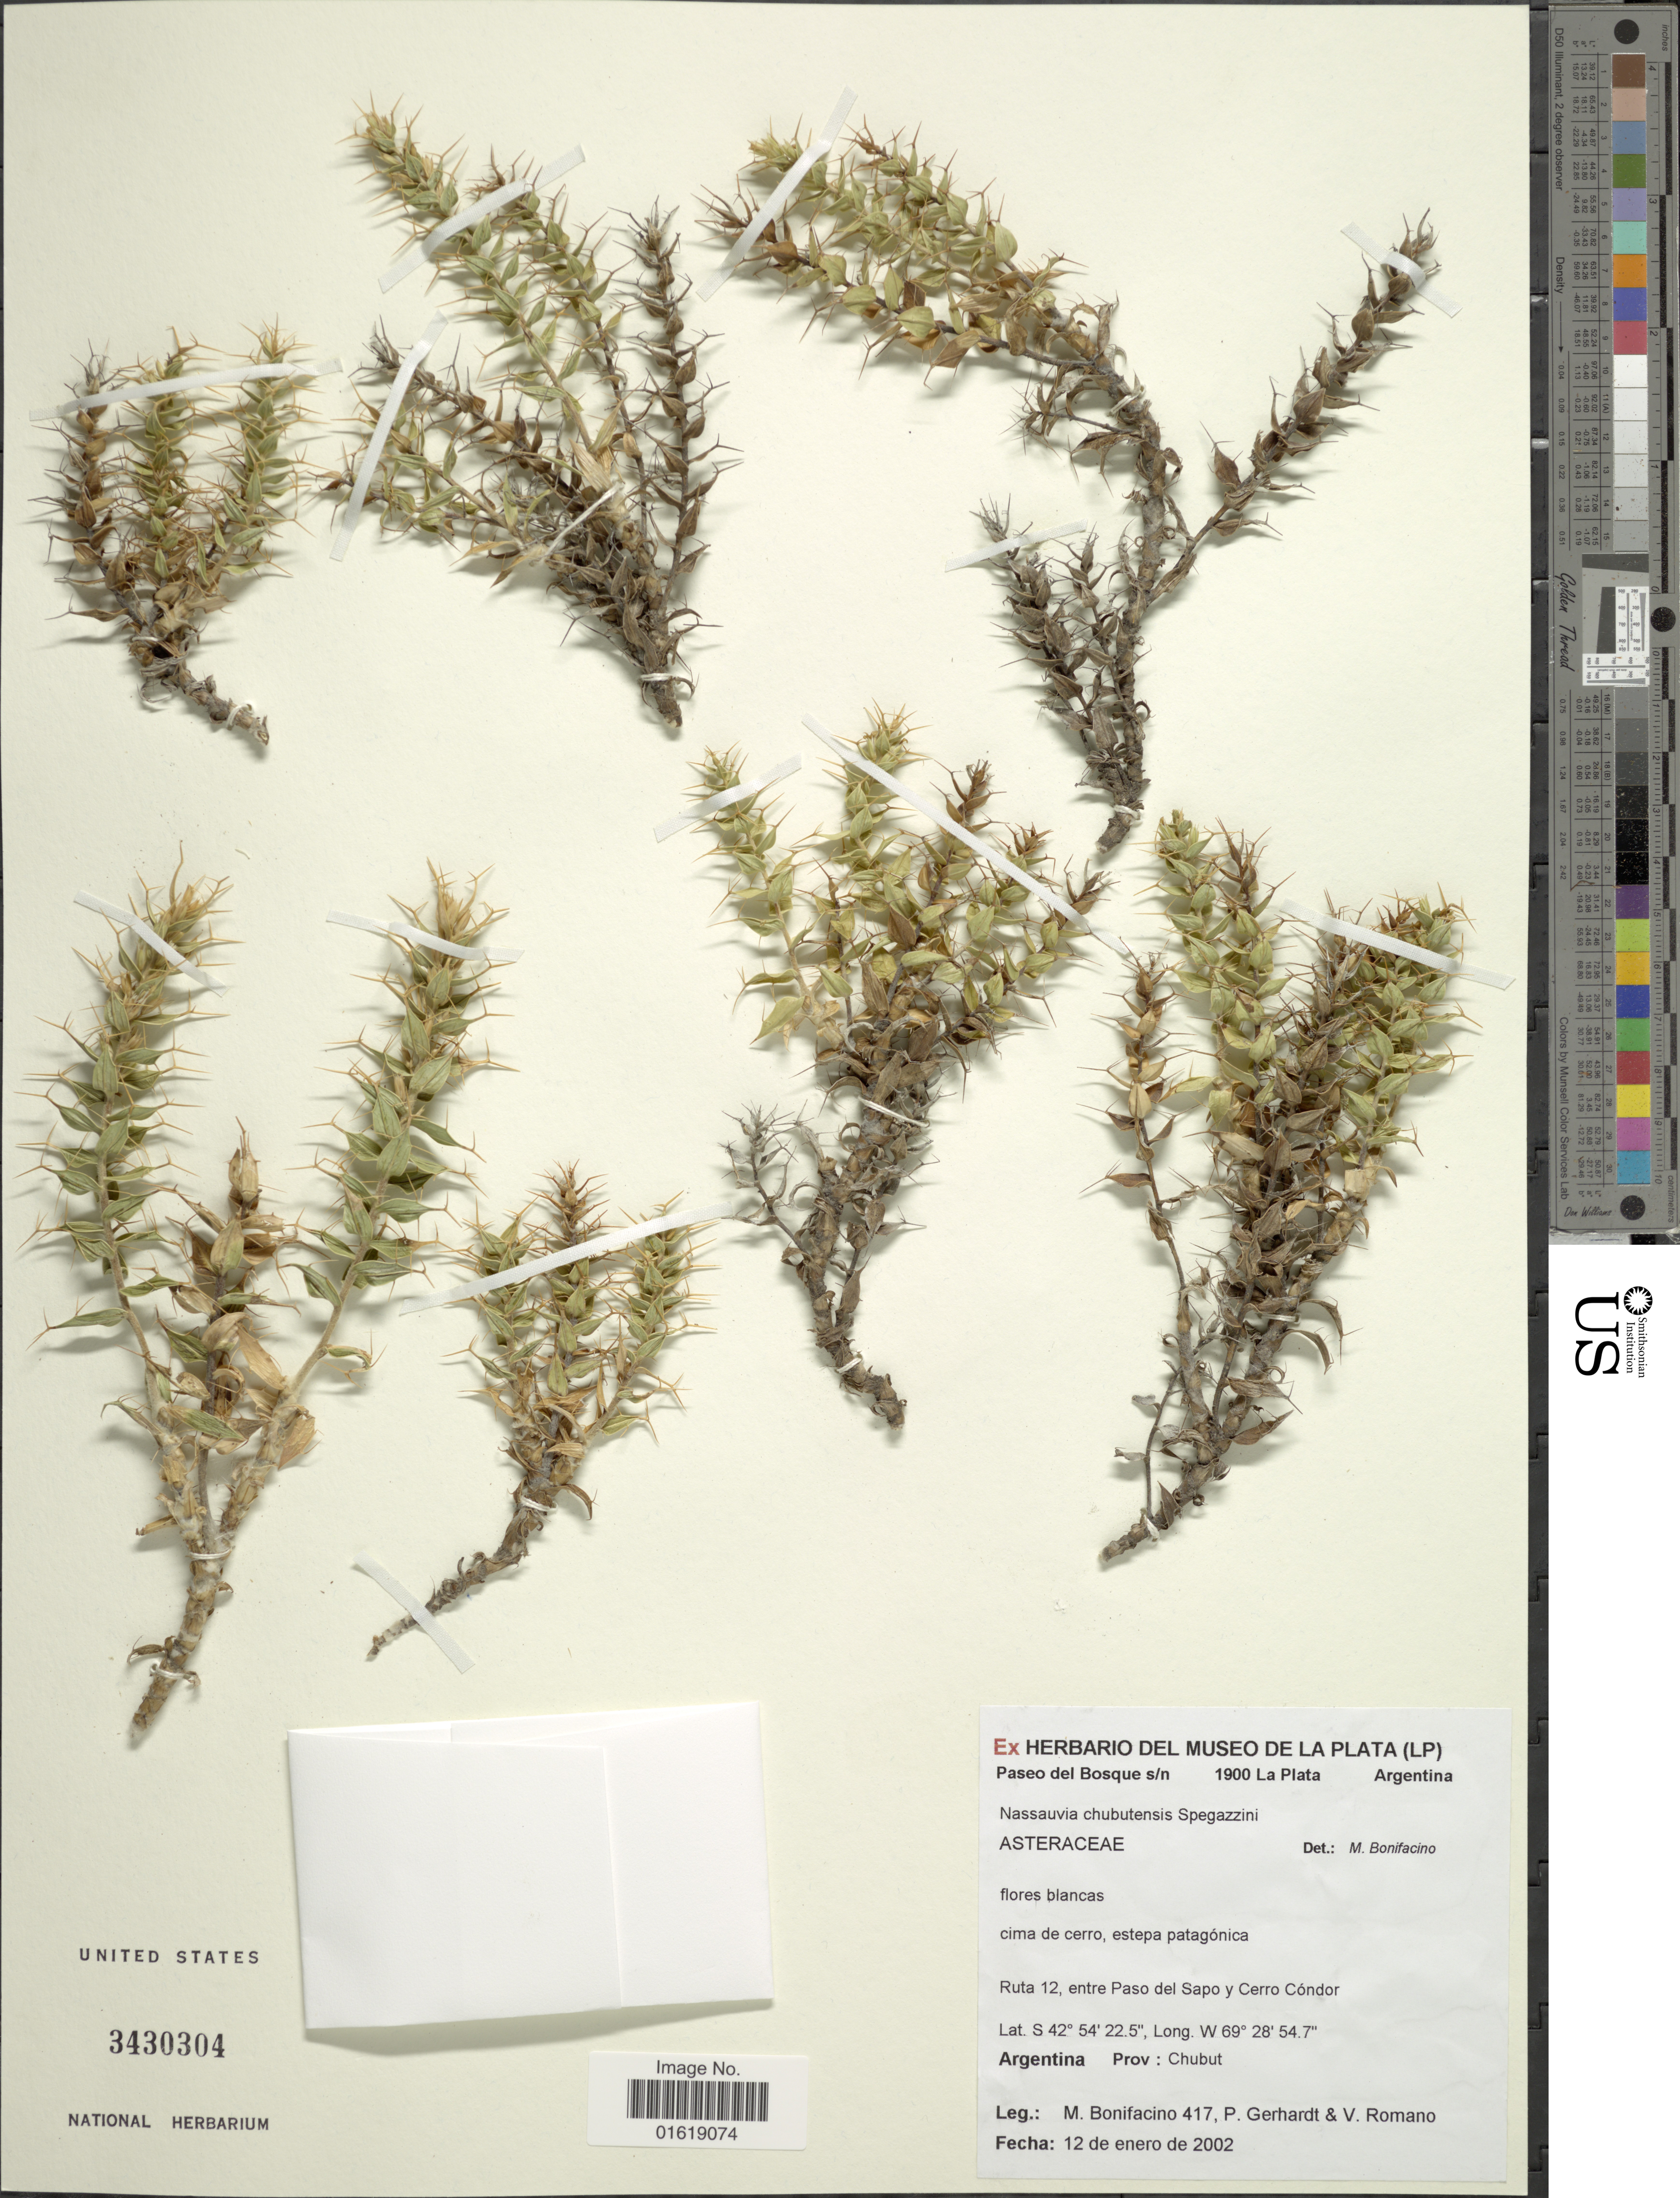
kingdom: Plantae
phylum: Tracheophyta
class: Magnoliopsida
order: Asterales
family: Asteraceae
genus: Nassauvia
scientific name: Nassauvia chubutensis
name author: Speg.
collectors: M. Bonifacino, P. Gerhardt & V. Romano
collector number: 0417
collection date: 2002-01-12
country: Argentina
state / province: Chubut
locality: Ruta 12, entre Paso del Sapo y Cerro Cóndor.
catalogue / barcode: US 3430304